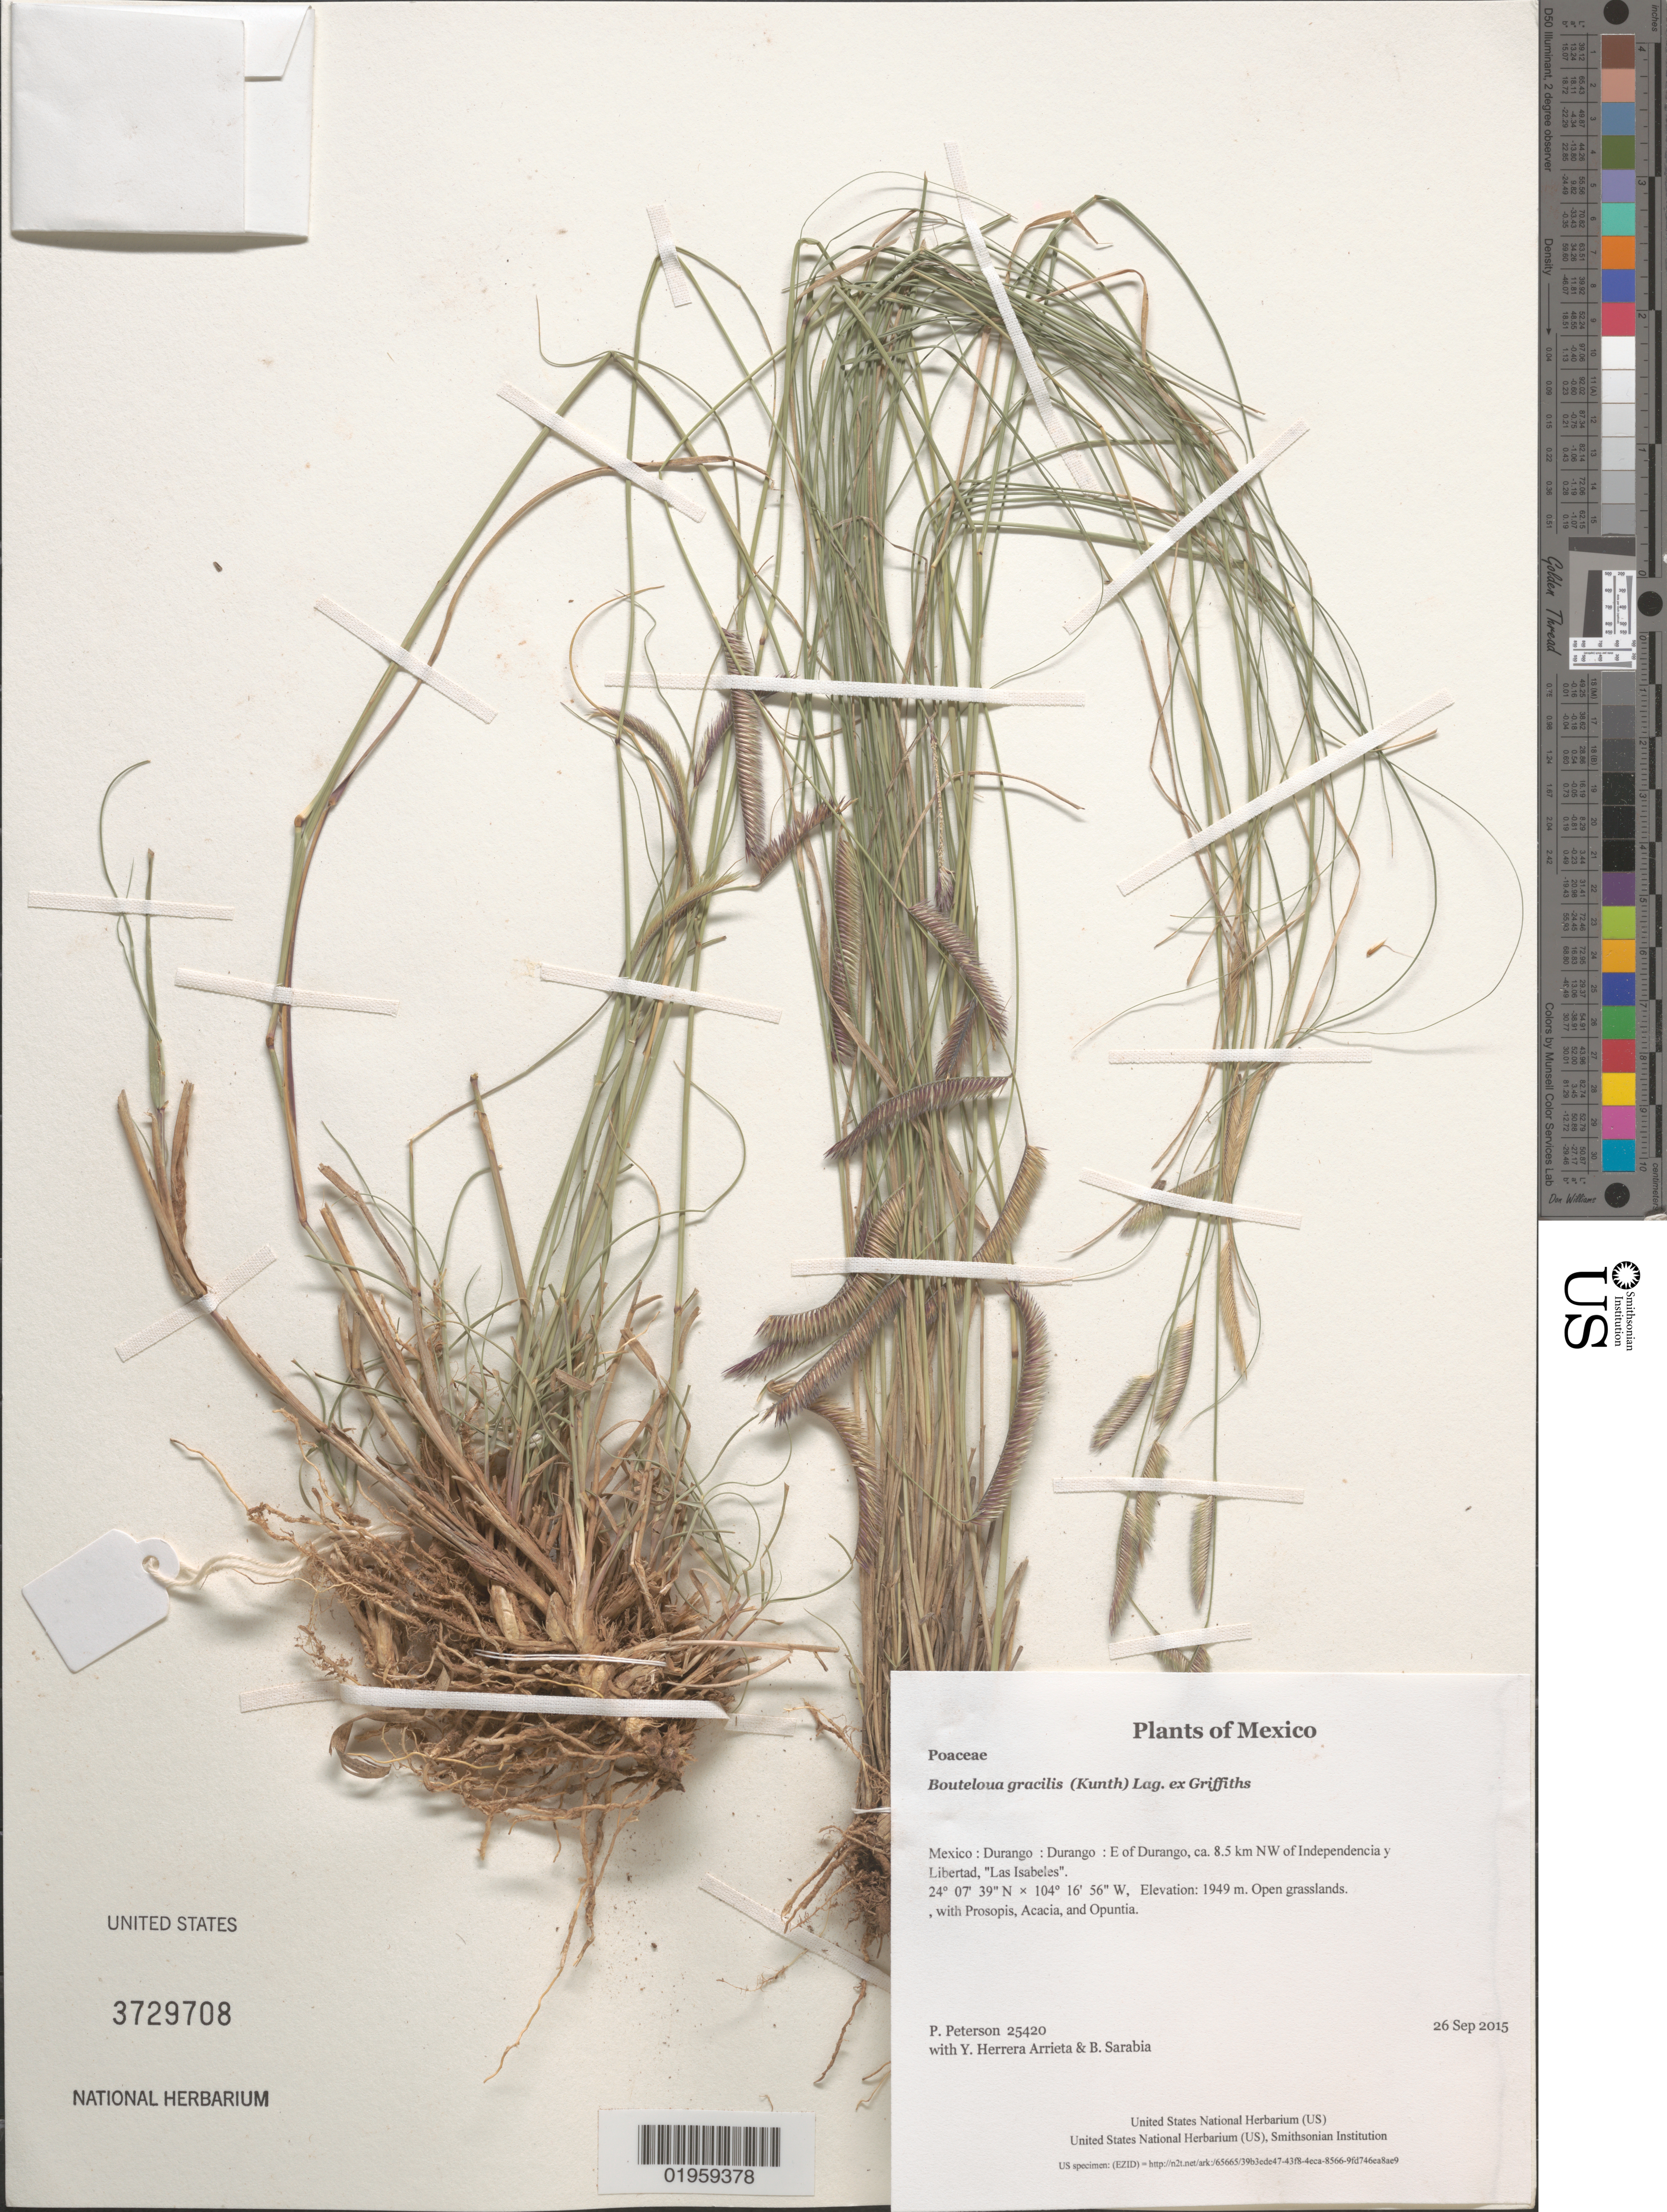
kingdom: Plantae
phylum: Tracheophyta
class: Liliopsida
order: Poales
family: Poaceae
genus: Bouteloua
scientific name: Bouteloua gracilis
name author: (Kunth) Lag. ex Griffiths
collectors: P. M. Peterson, Y. Herrera Arrieta & B. Sarabia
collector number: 25420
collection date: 2015-09-26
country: Mexico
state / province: Durango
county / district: Durango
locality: E of Durango, ca. 8.5 km NW of Independencia y Libertad, "Las Isabeles".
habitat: Open grasslands.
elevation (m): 1949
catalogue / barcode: US 3729708